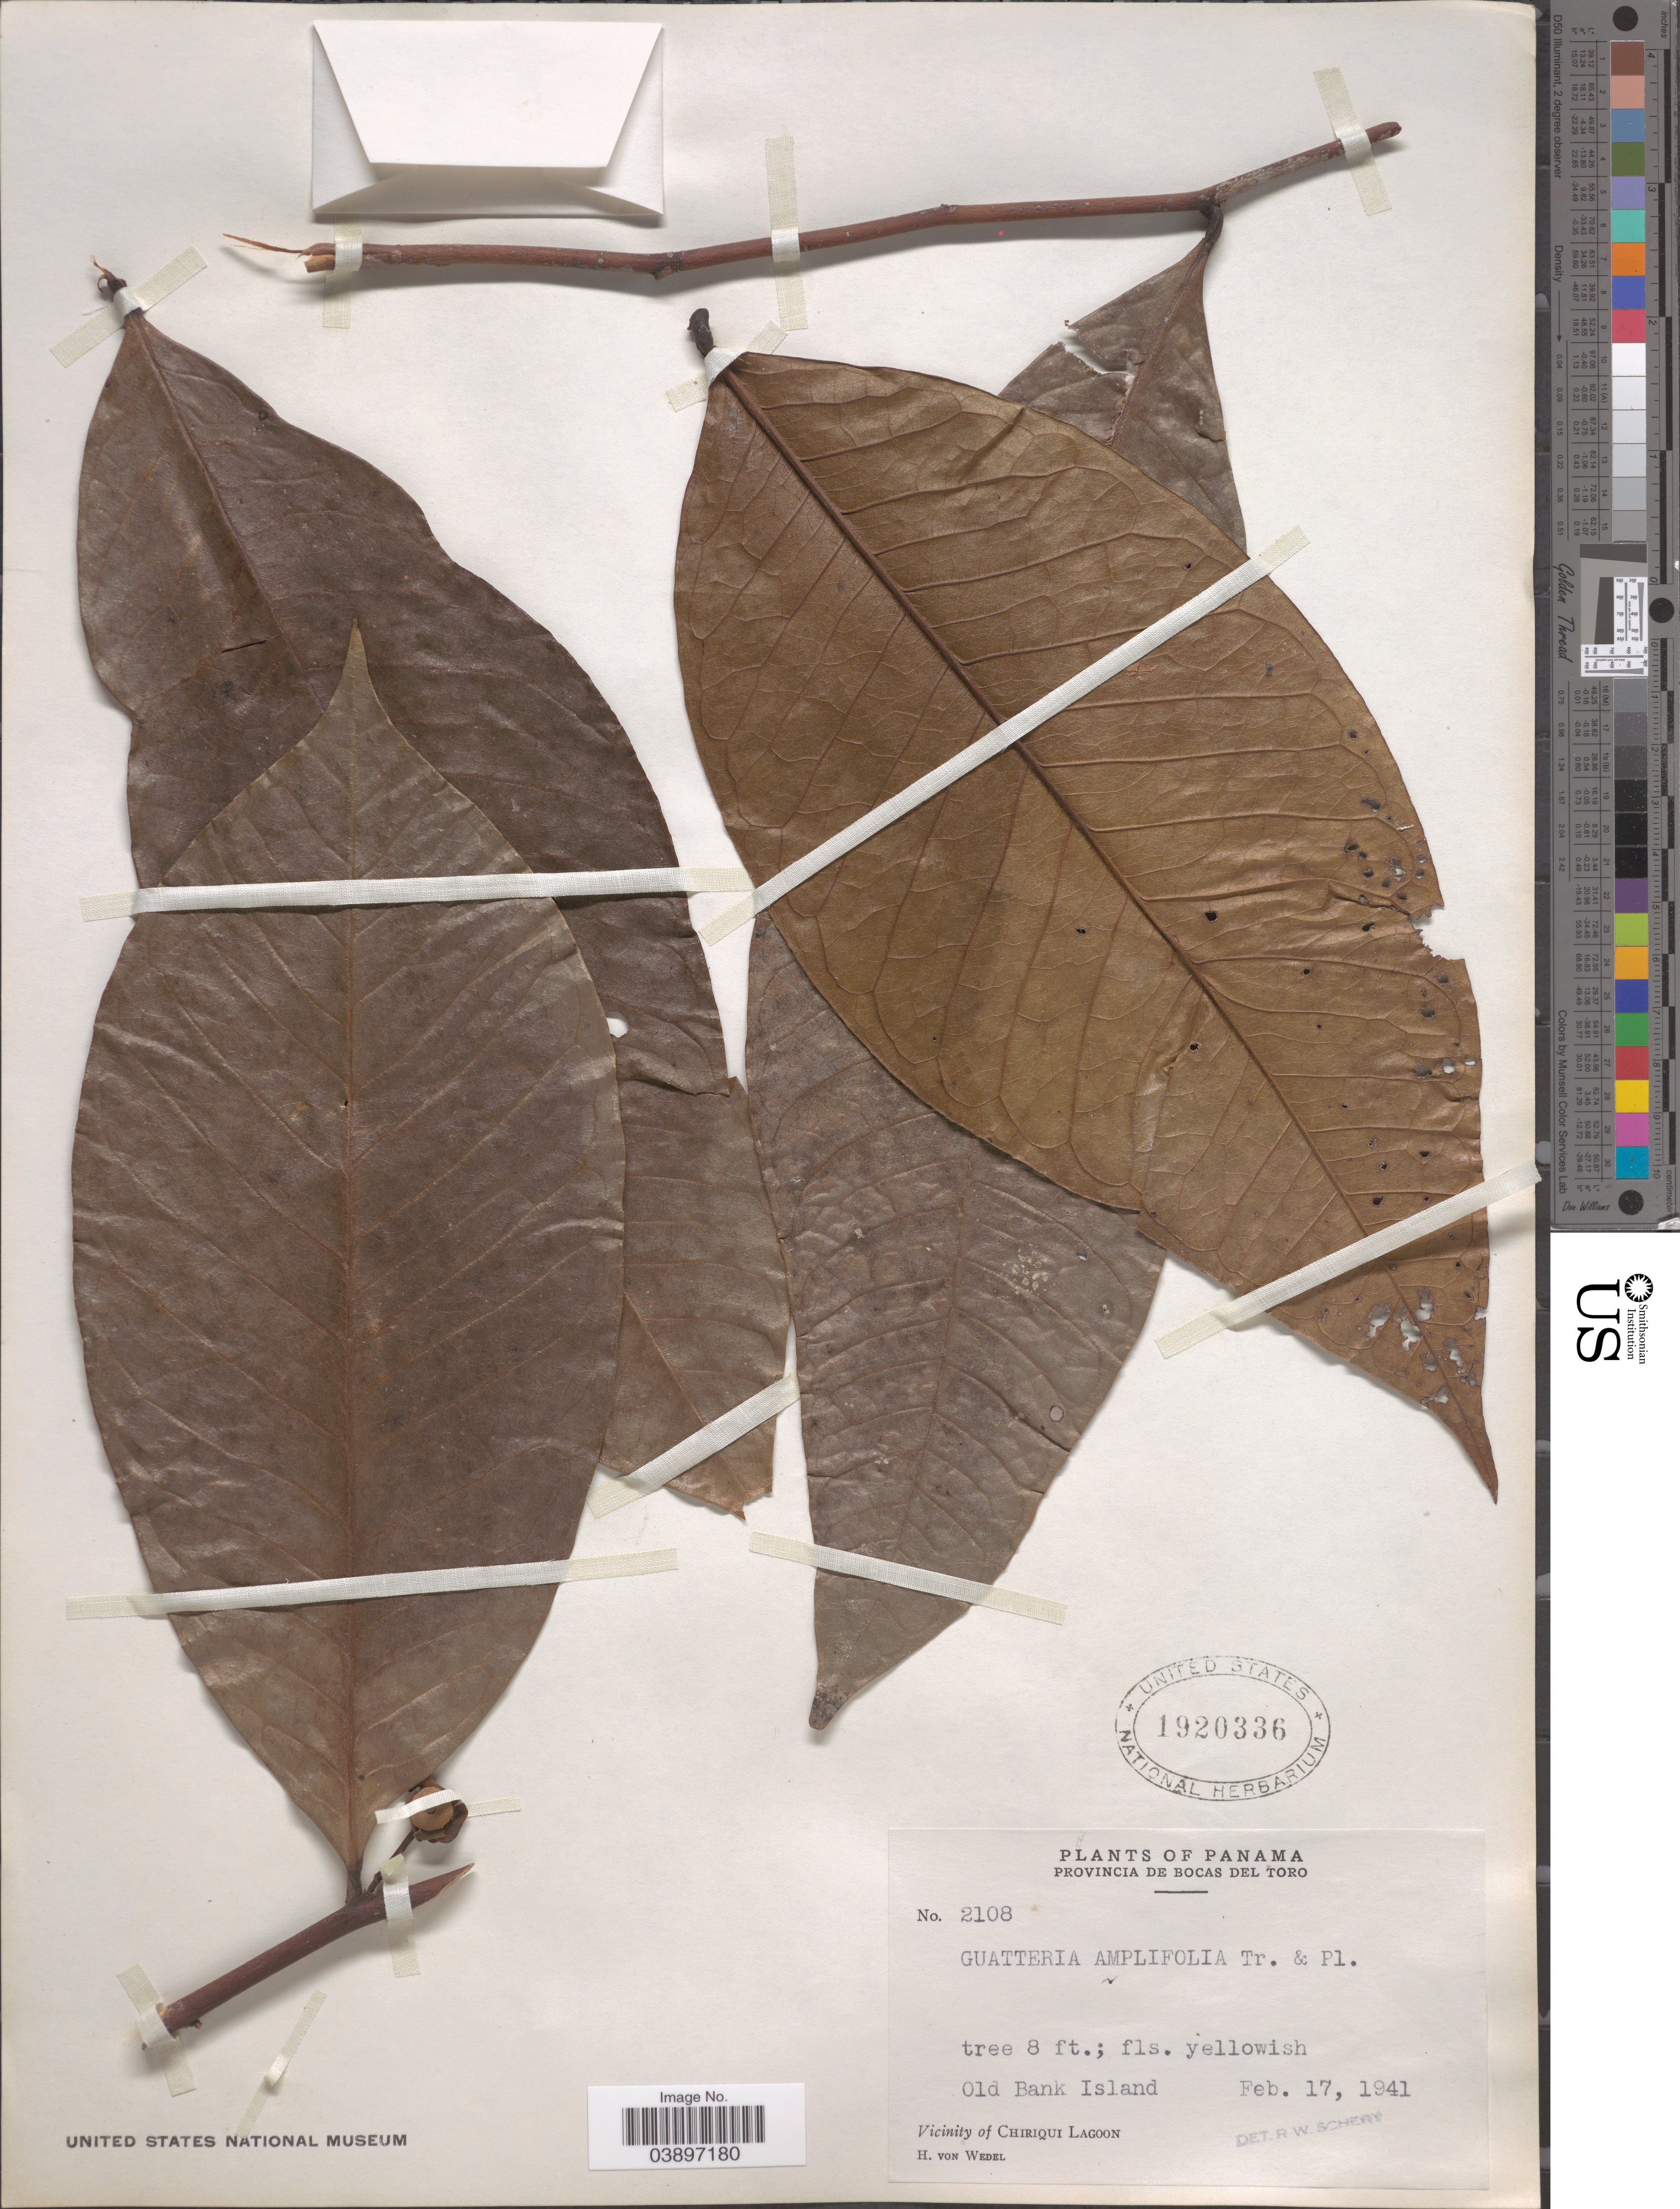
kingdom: Plantae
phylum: Tracheophyta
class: Magnoliopsida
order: Magnoliales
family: Annonaceae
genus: Guatteria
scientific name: Guatteria amplifolia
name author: Triana & Planch.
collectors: H. von Wedel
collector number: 2108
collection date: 1941-02-17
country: Panama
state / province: Bocas del Toro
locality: Old Bank Island. Vicinity of Chiriqui Lagoon.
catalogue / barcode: US 1920336